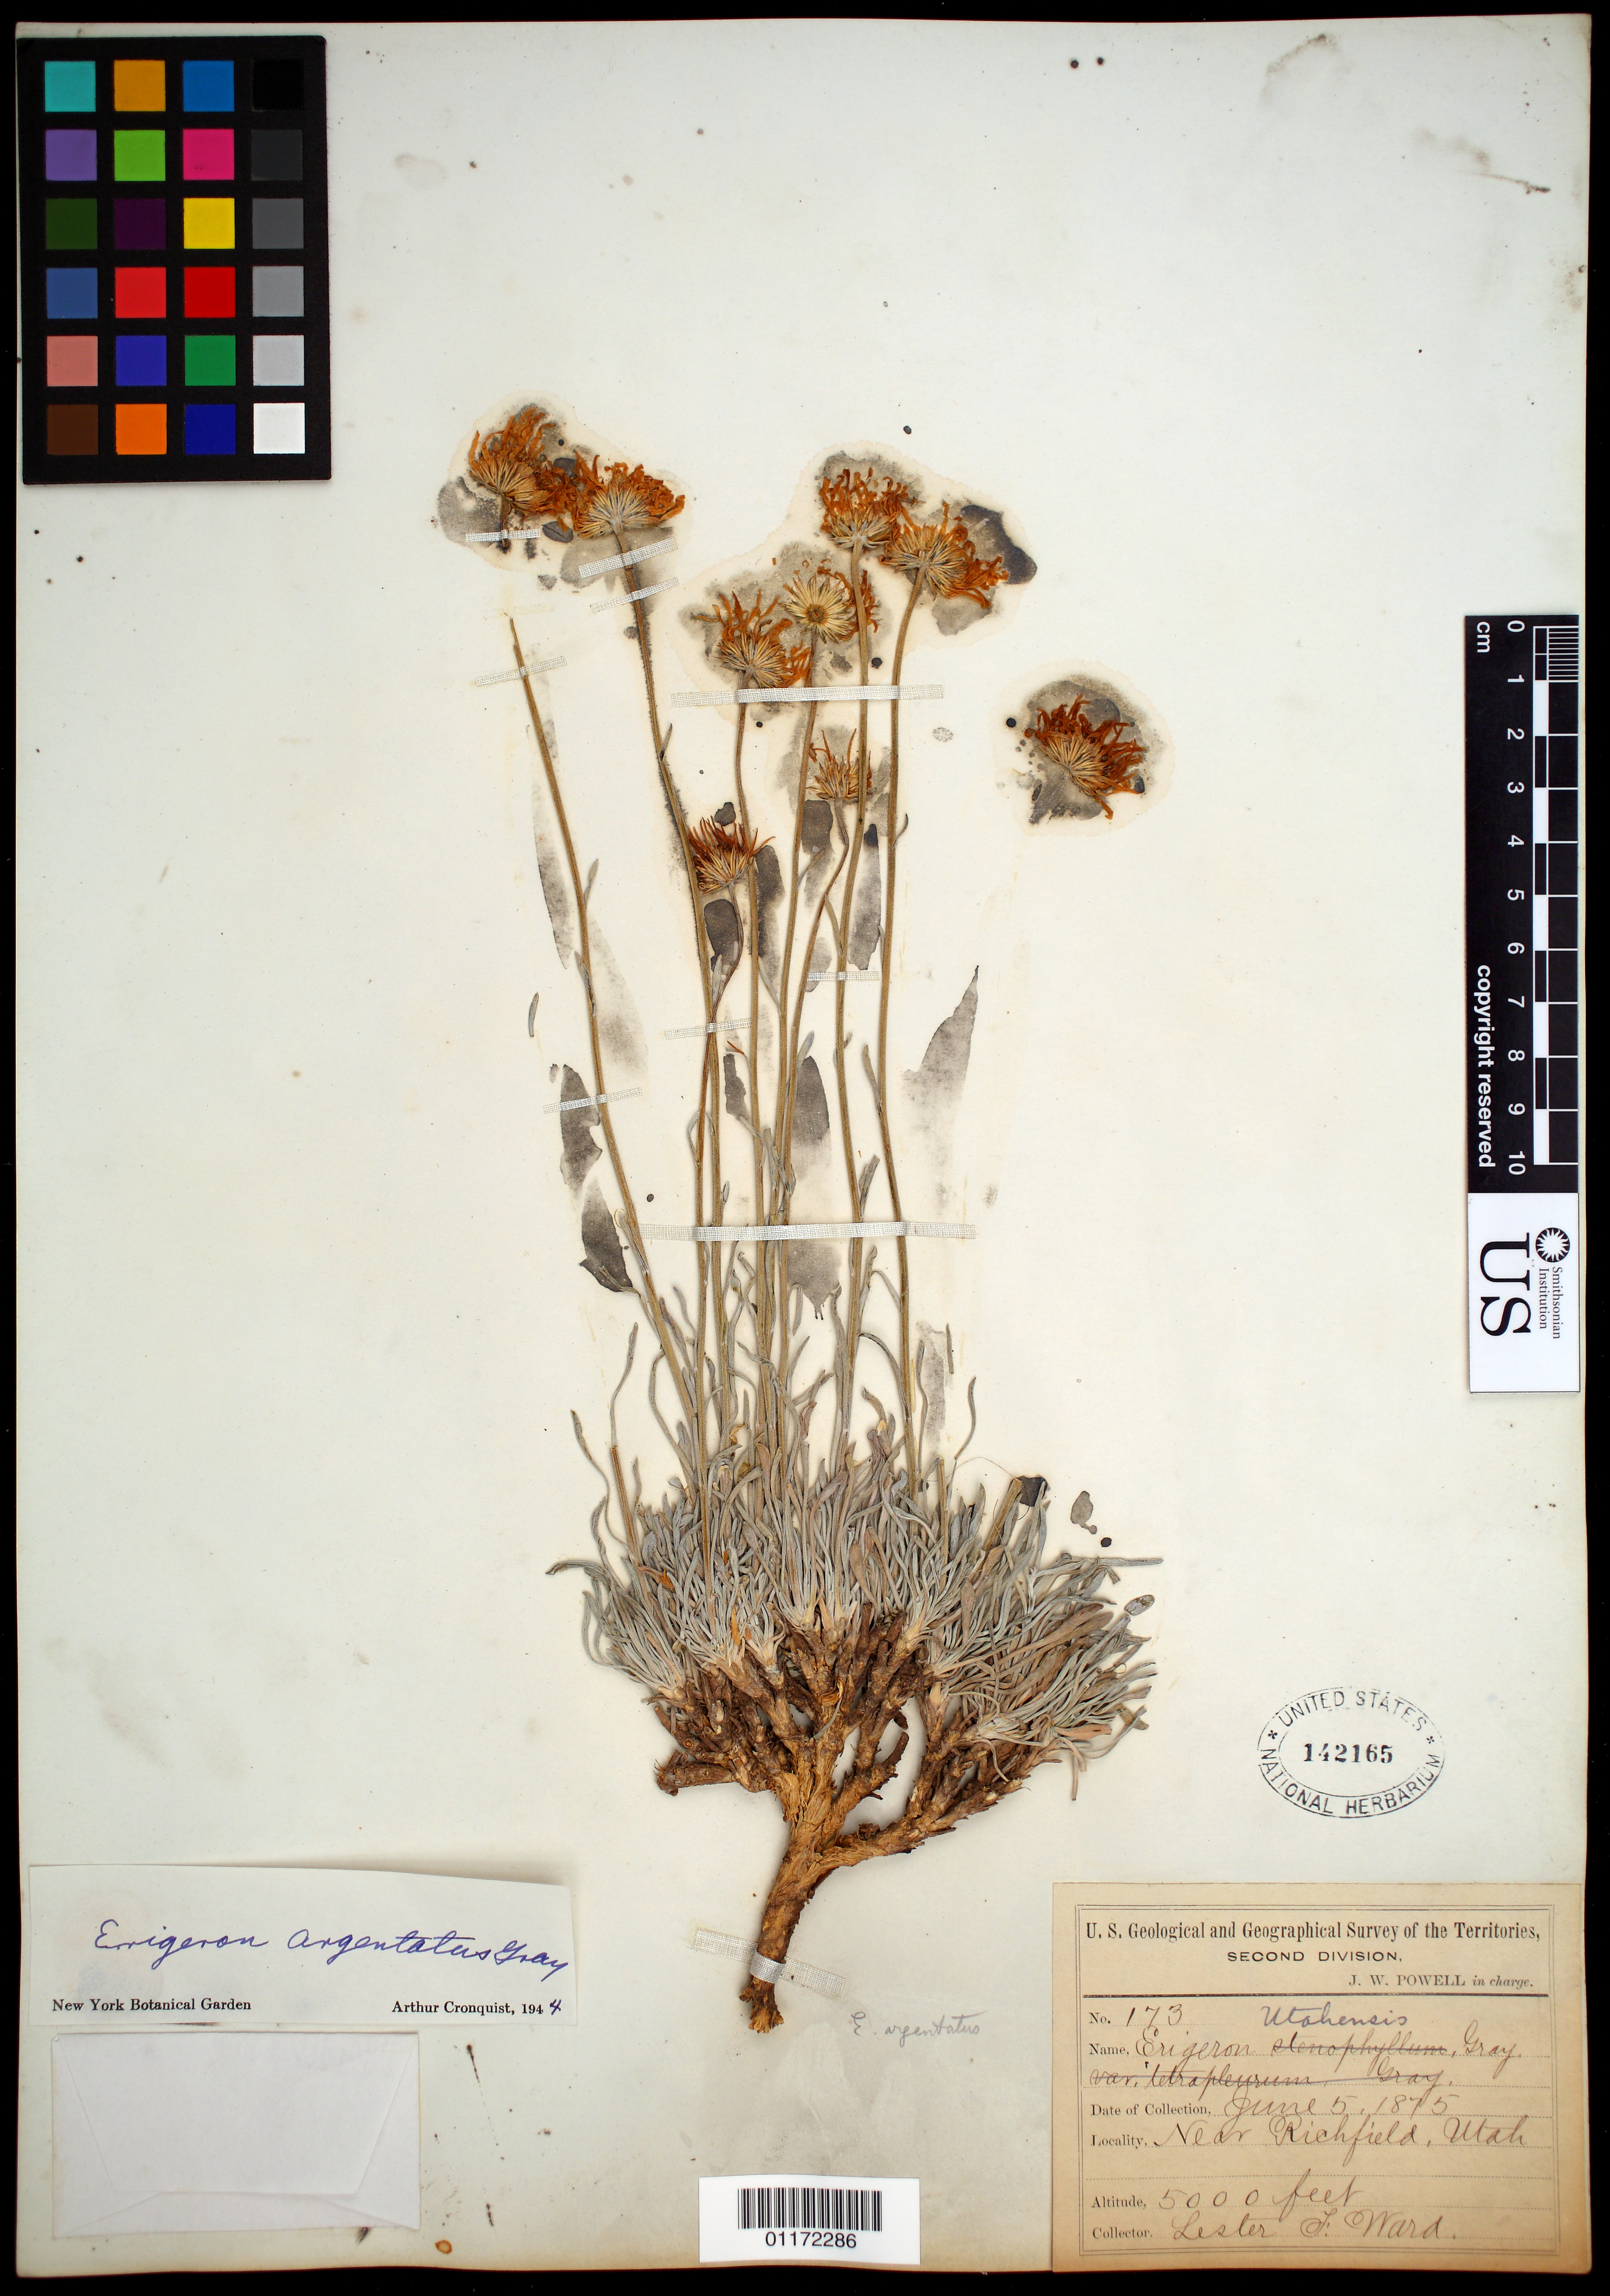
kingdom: Plantae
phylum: Tracheophyta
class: Magnoliopsida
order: Asterales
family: Asteraceae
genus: Erigeron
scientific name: Erigeron argentatus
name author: A. Gray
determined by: Cronquist, A. J.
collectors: L. F. Ward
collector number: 173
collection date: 1875-06-05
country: United States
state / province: Utah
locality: near Richfield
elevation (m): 1524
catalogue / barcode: US 142165